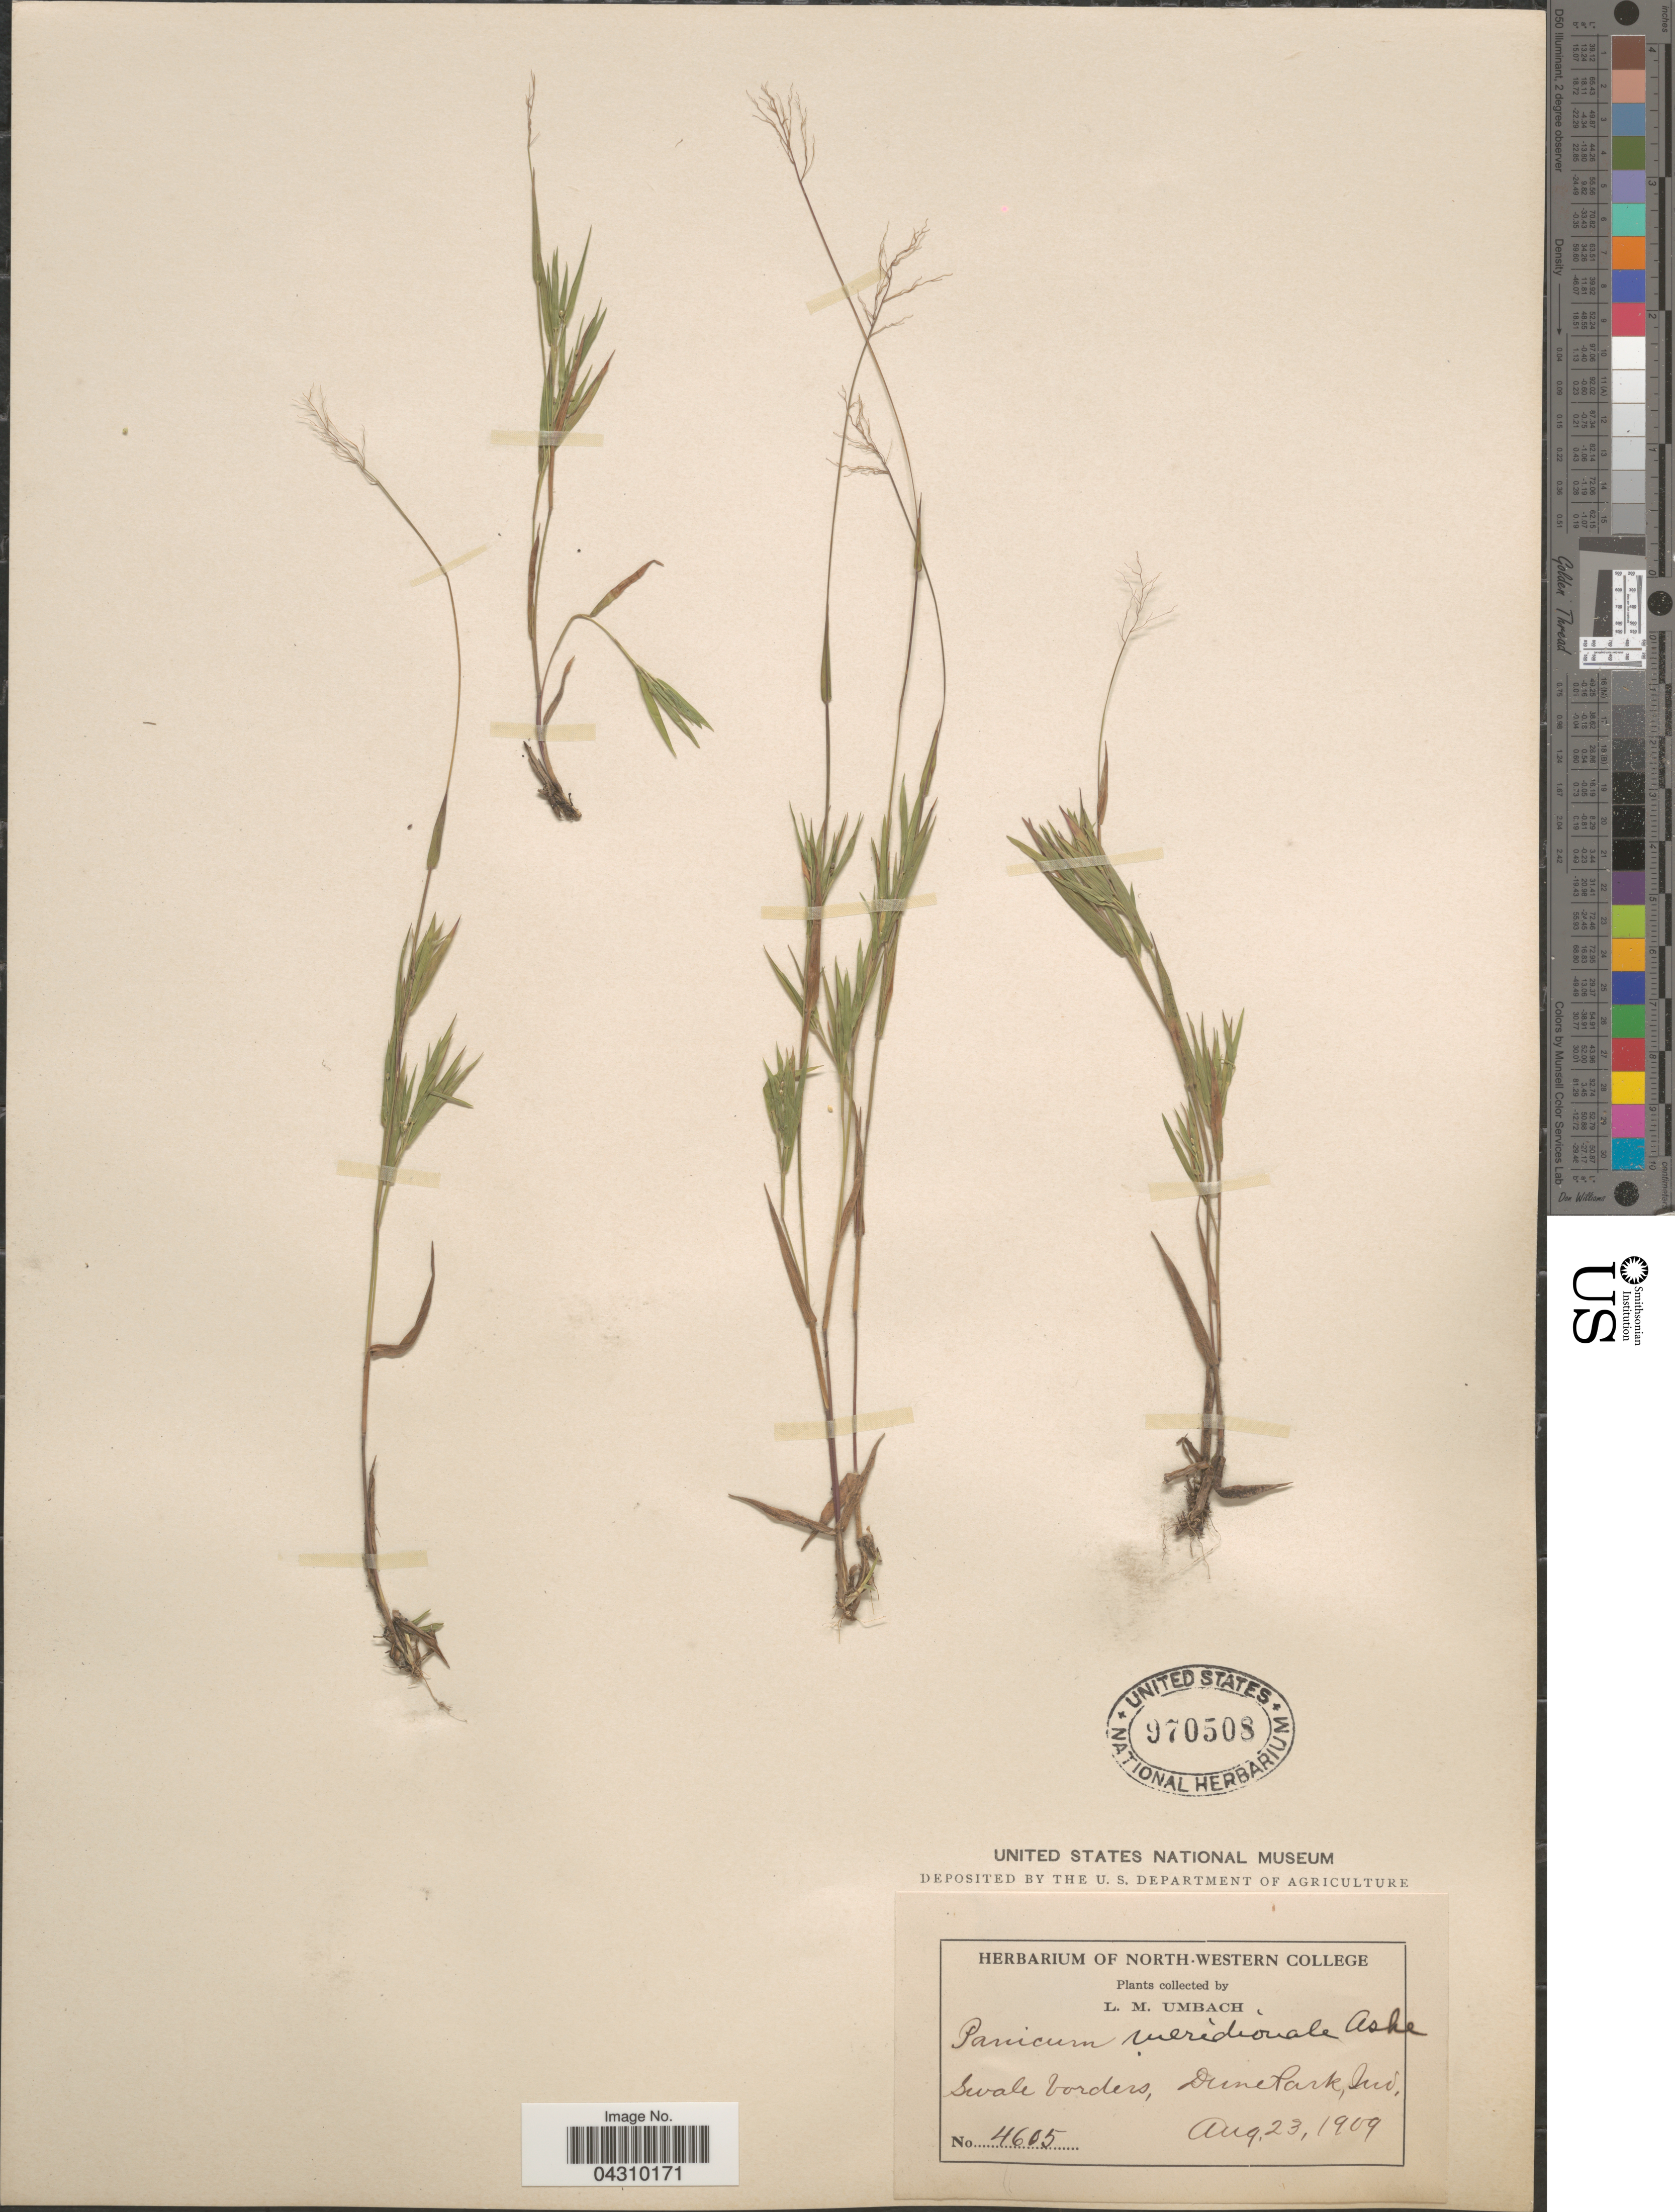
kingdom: Plantae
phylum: Tracheophyta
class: Liliopsida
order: Poales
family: Poaceae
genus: Dichanthelium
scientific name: Dichanthelium acuminatum var. acuminatum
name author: (Sw.) Gould & C.A. Clark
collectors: L. M. Umbach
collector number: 4605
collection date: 1909-08-23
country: United States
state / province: Indiana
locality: Swale borders, Dune Park.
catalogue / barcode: US 970508